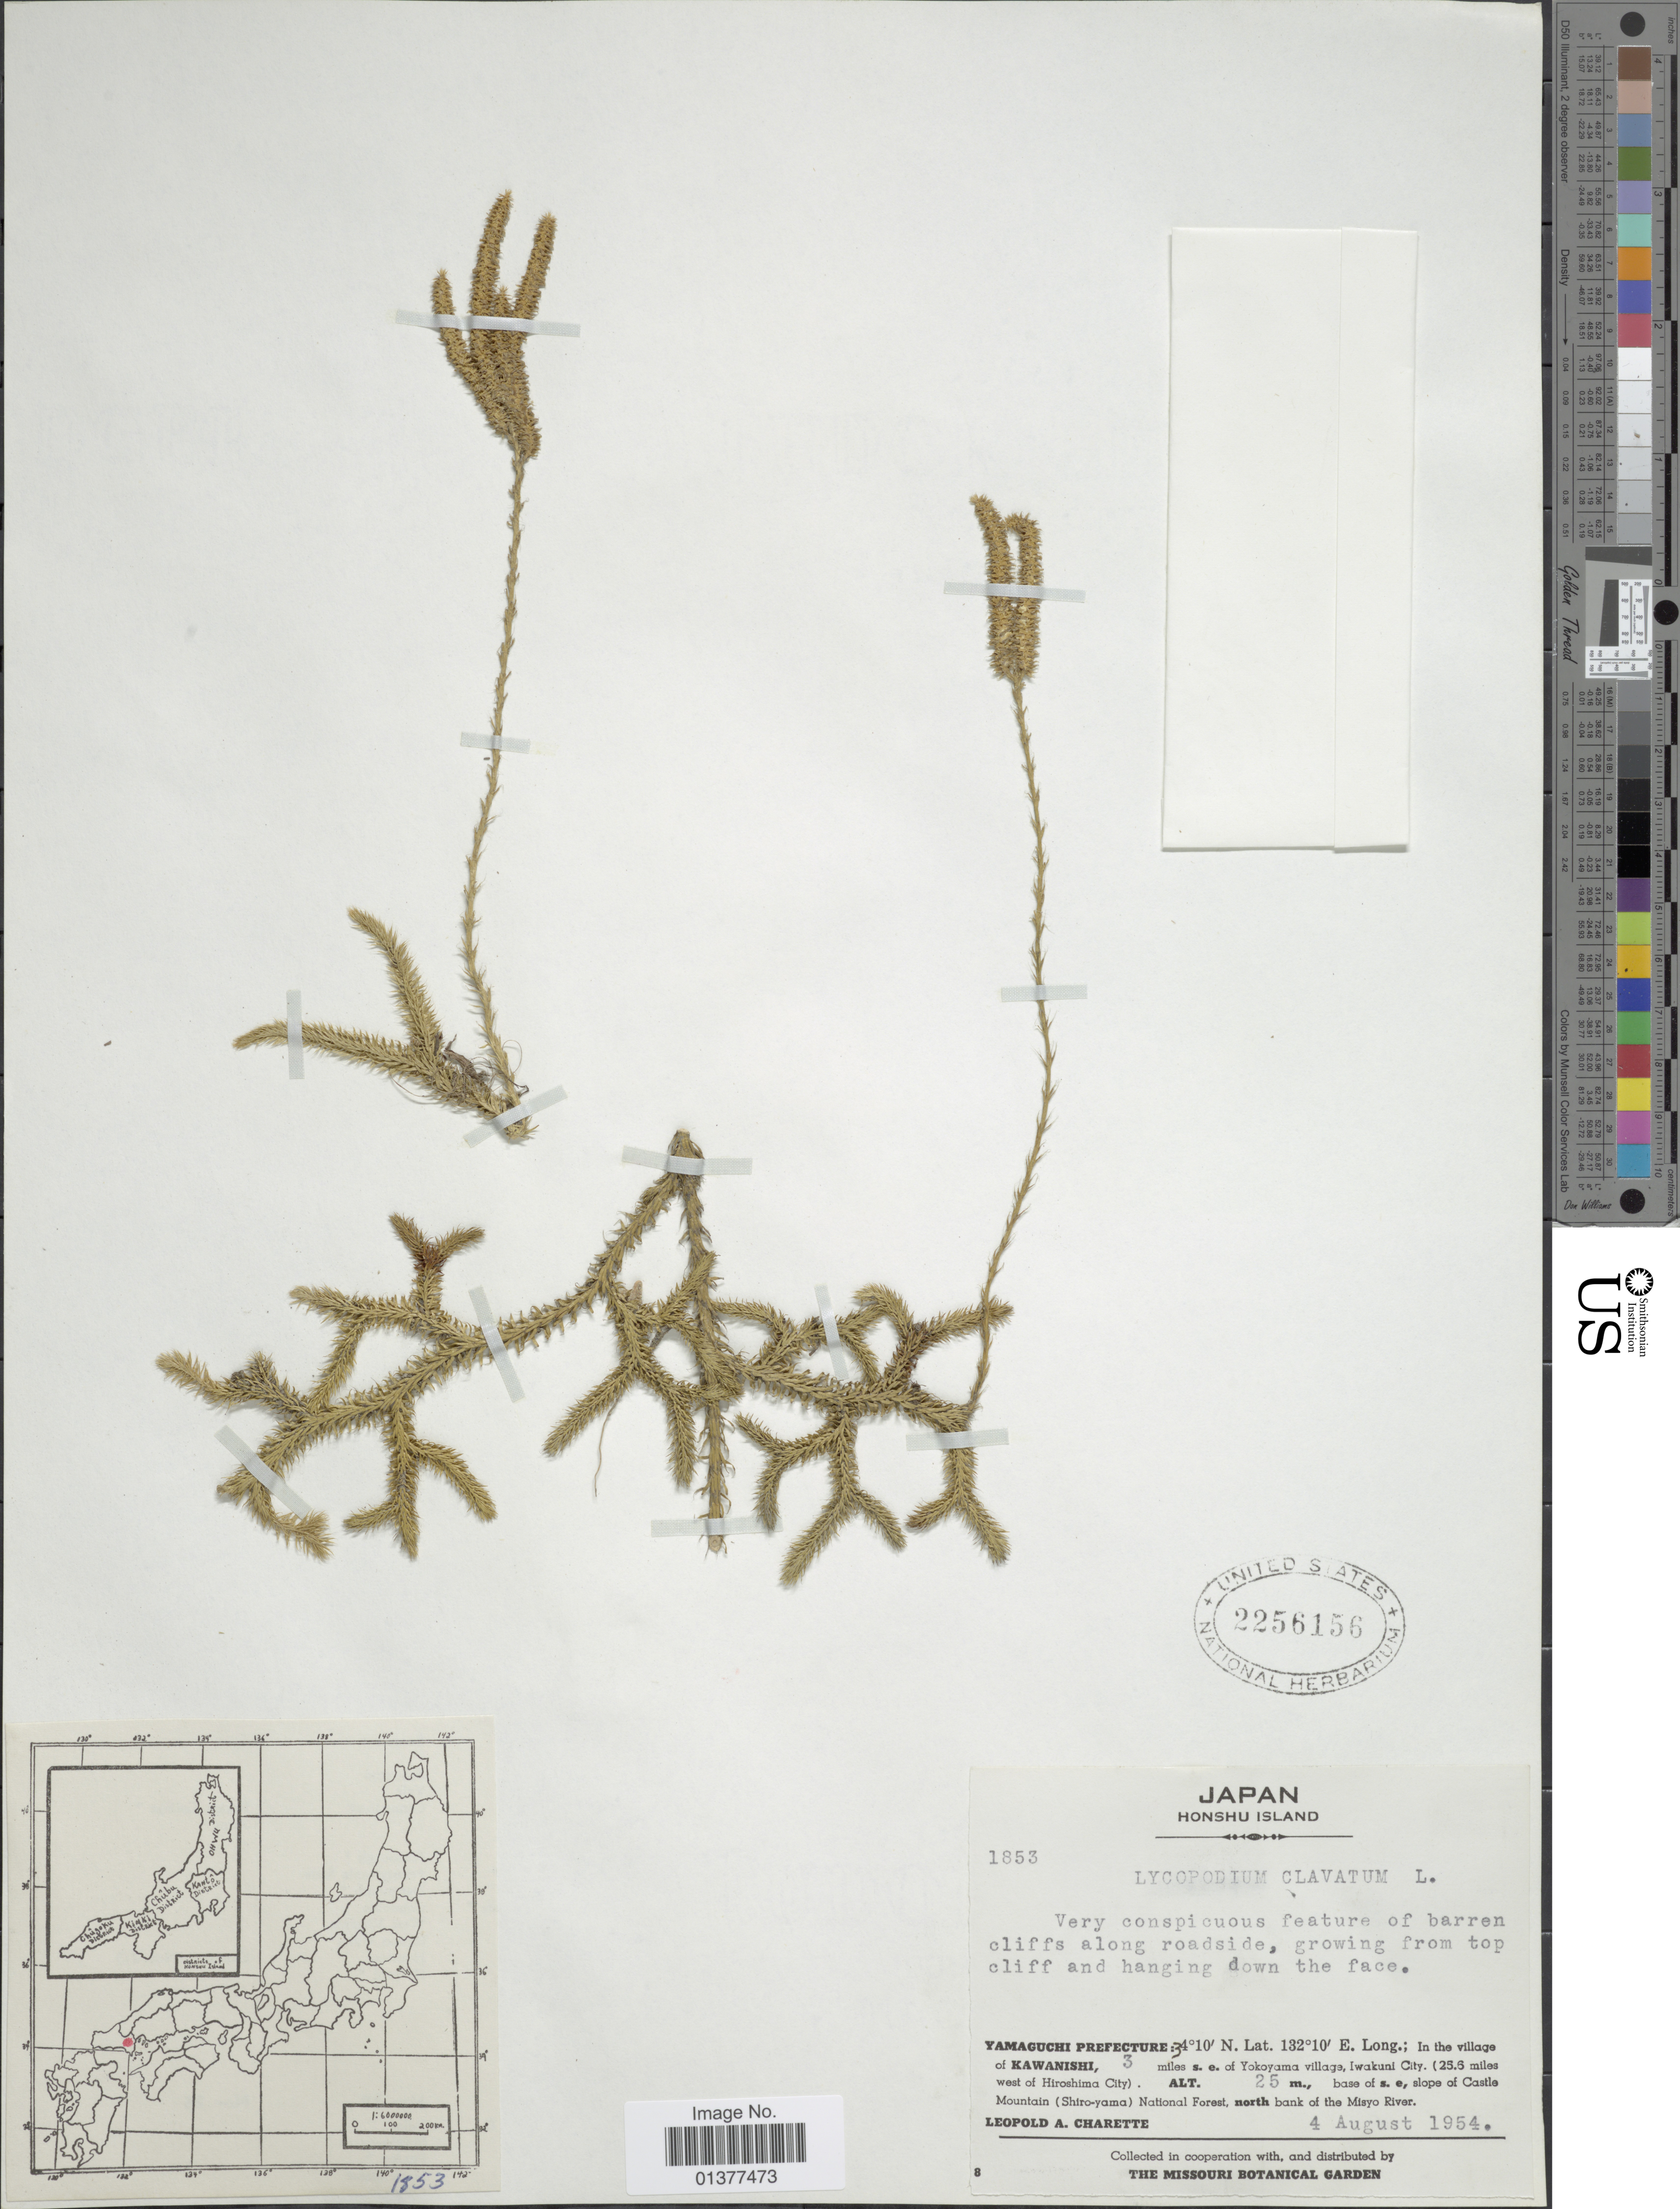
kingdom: Plantae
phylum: Tracheophyta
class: Lycopodiopsida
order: Lycopodiales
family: Lycopodiaceae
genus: Lycopodium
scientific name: Lycopodium clavatum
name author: L.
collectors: L. A. Charette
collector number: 1853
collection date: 1954-08-04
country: Japan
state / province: Yamaguti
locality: In the village of Kawanishi, 3miles s.e. of Yokoyama village, Iwakuni City,(25.6miles west of Hiroshima City), base of s.e. ,slope of Castle Mountain(Shiro-Yama)national forest, north bank of the Misyo River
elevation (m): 25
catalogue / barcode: US 2256156